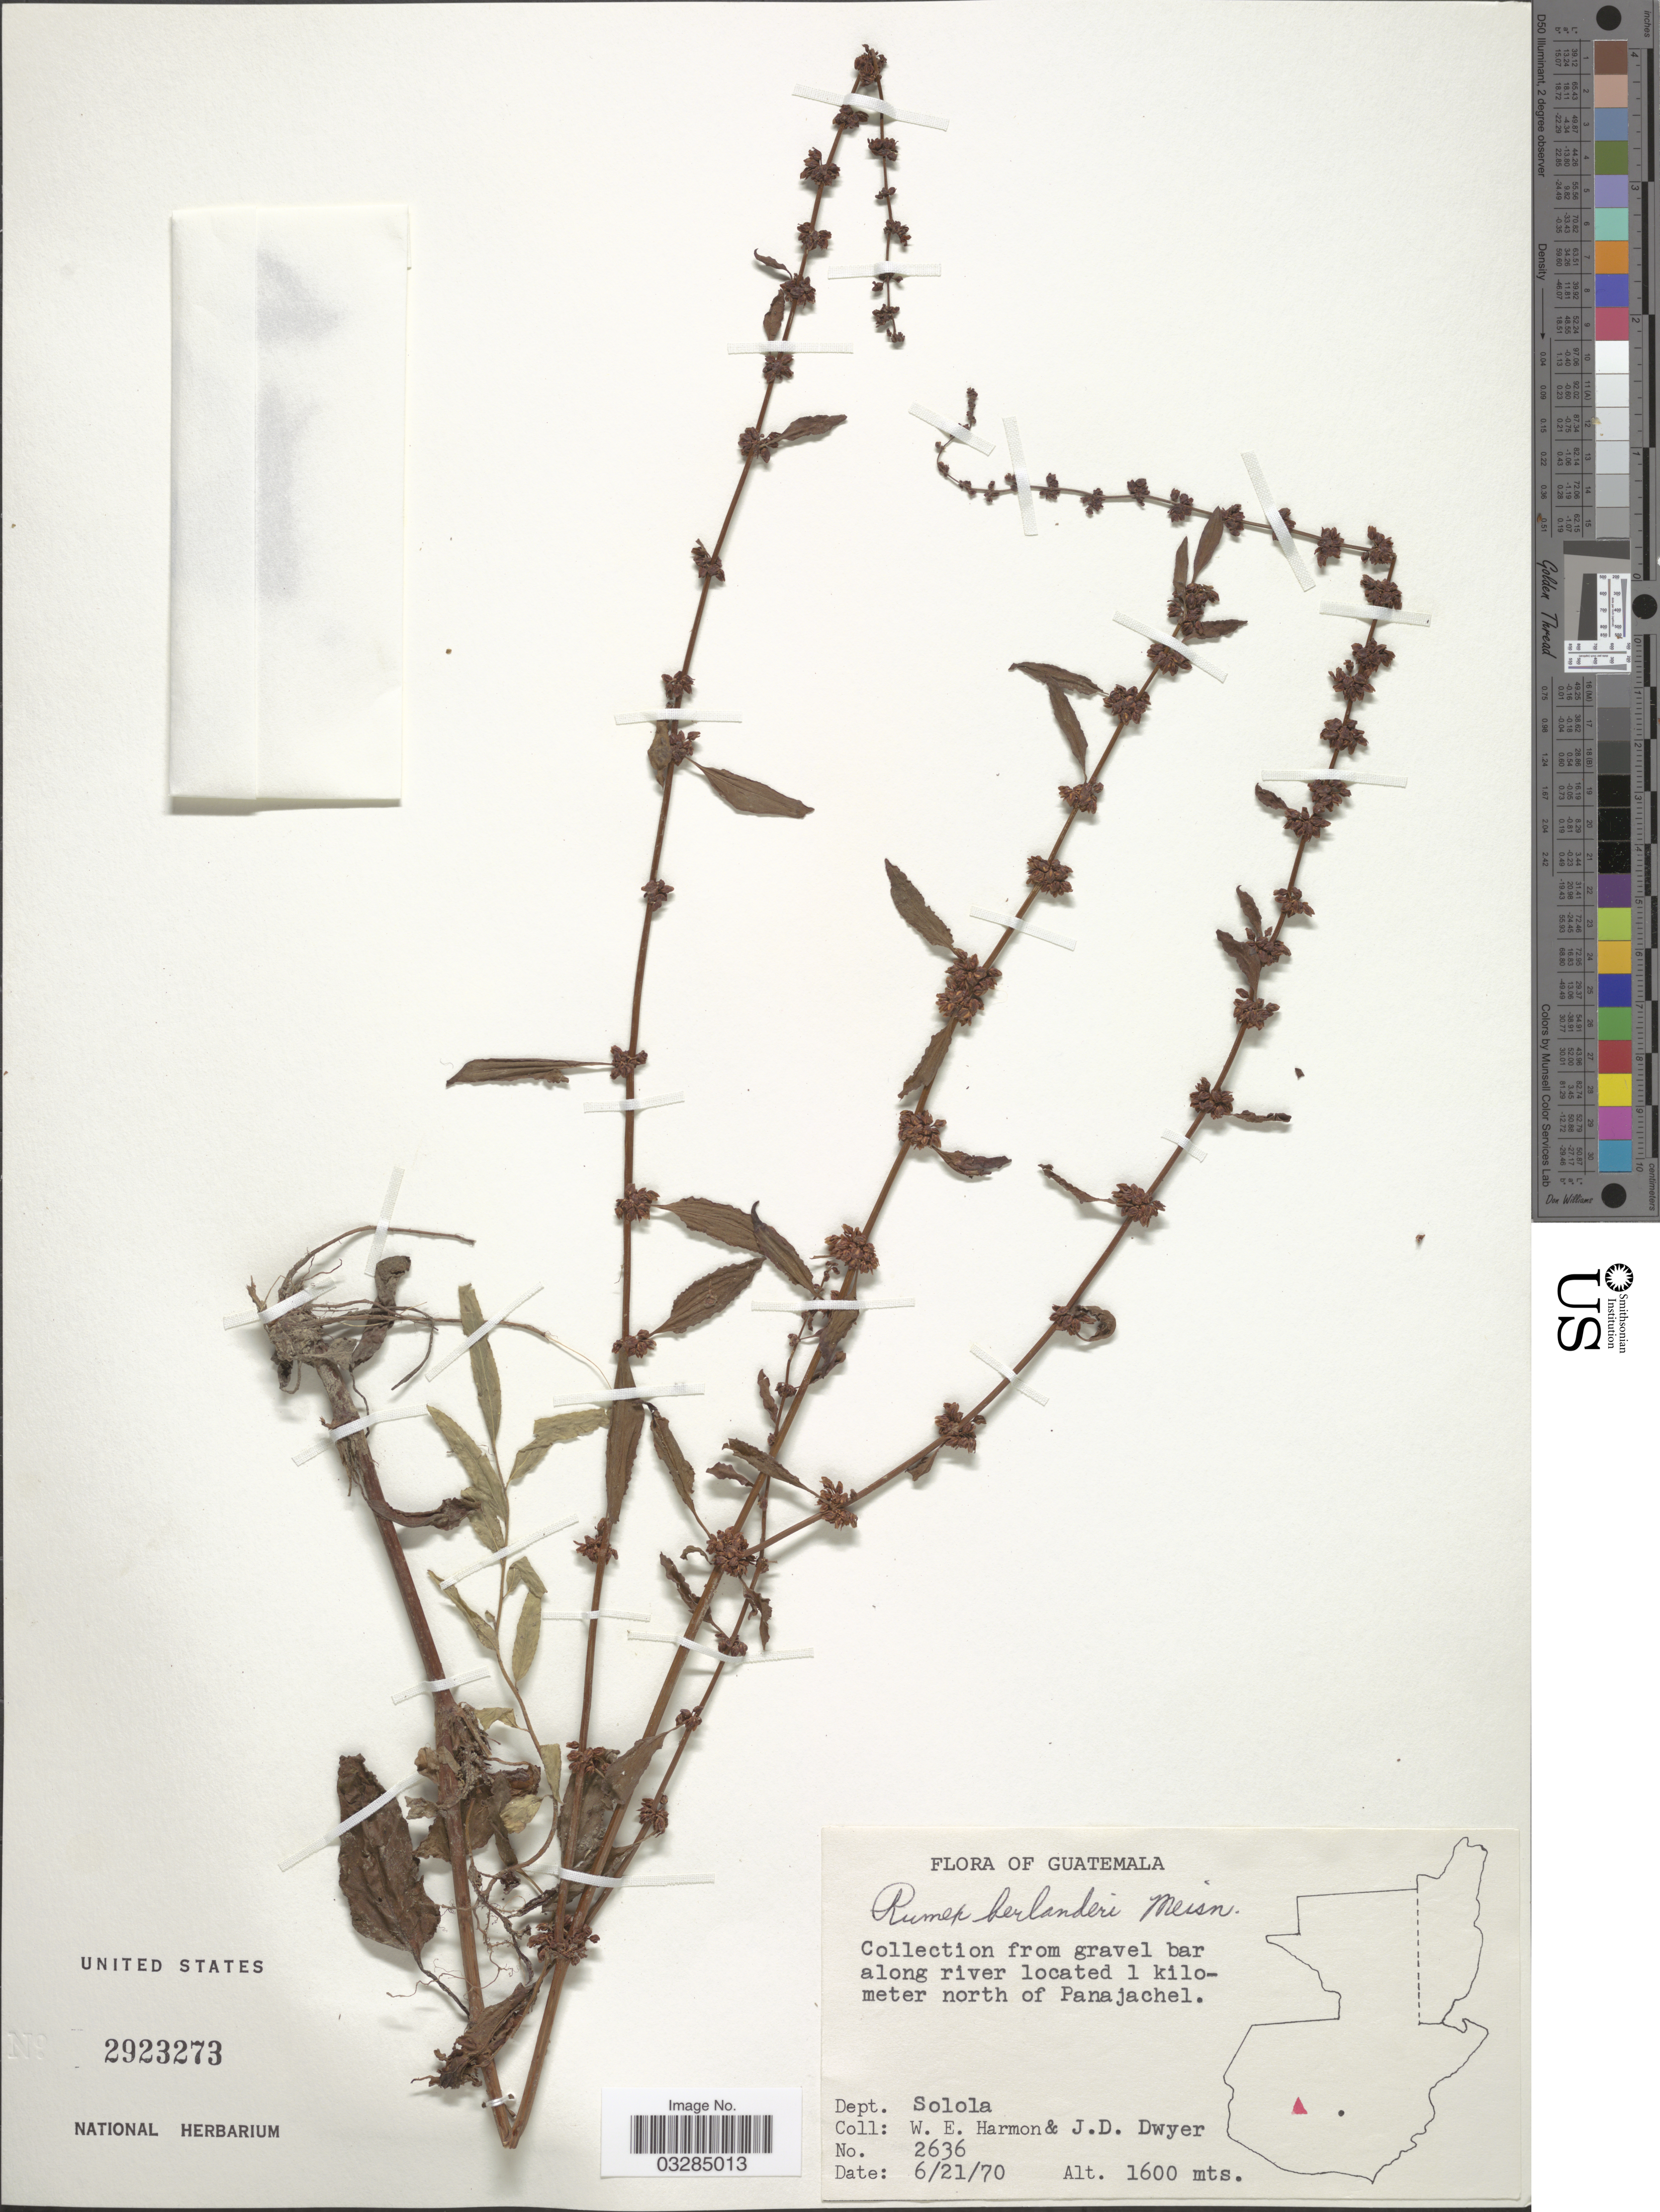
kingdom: Plantae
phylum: Tracheophyta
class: Magnoliopsida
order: Caryophyllales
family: Polygonaceae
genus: Rumex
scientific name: Rumex berlandieri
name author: Meisn.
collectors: W. E. Harmon & J. D. Dwyer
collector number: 2636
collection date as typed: Transcribed d/m/y: 21/6/70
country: Guatemala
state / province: Sololá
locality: From gravel bar along river located 1 kilometer north of Panajachel. Dept. Solola.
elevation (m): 1600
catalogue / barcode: US 2923273